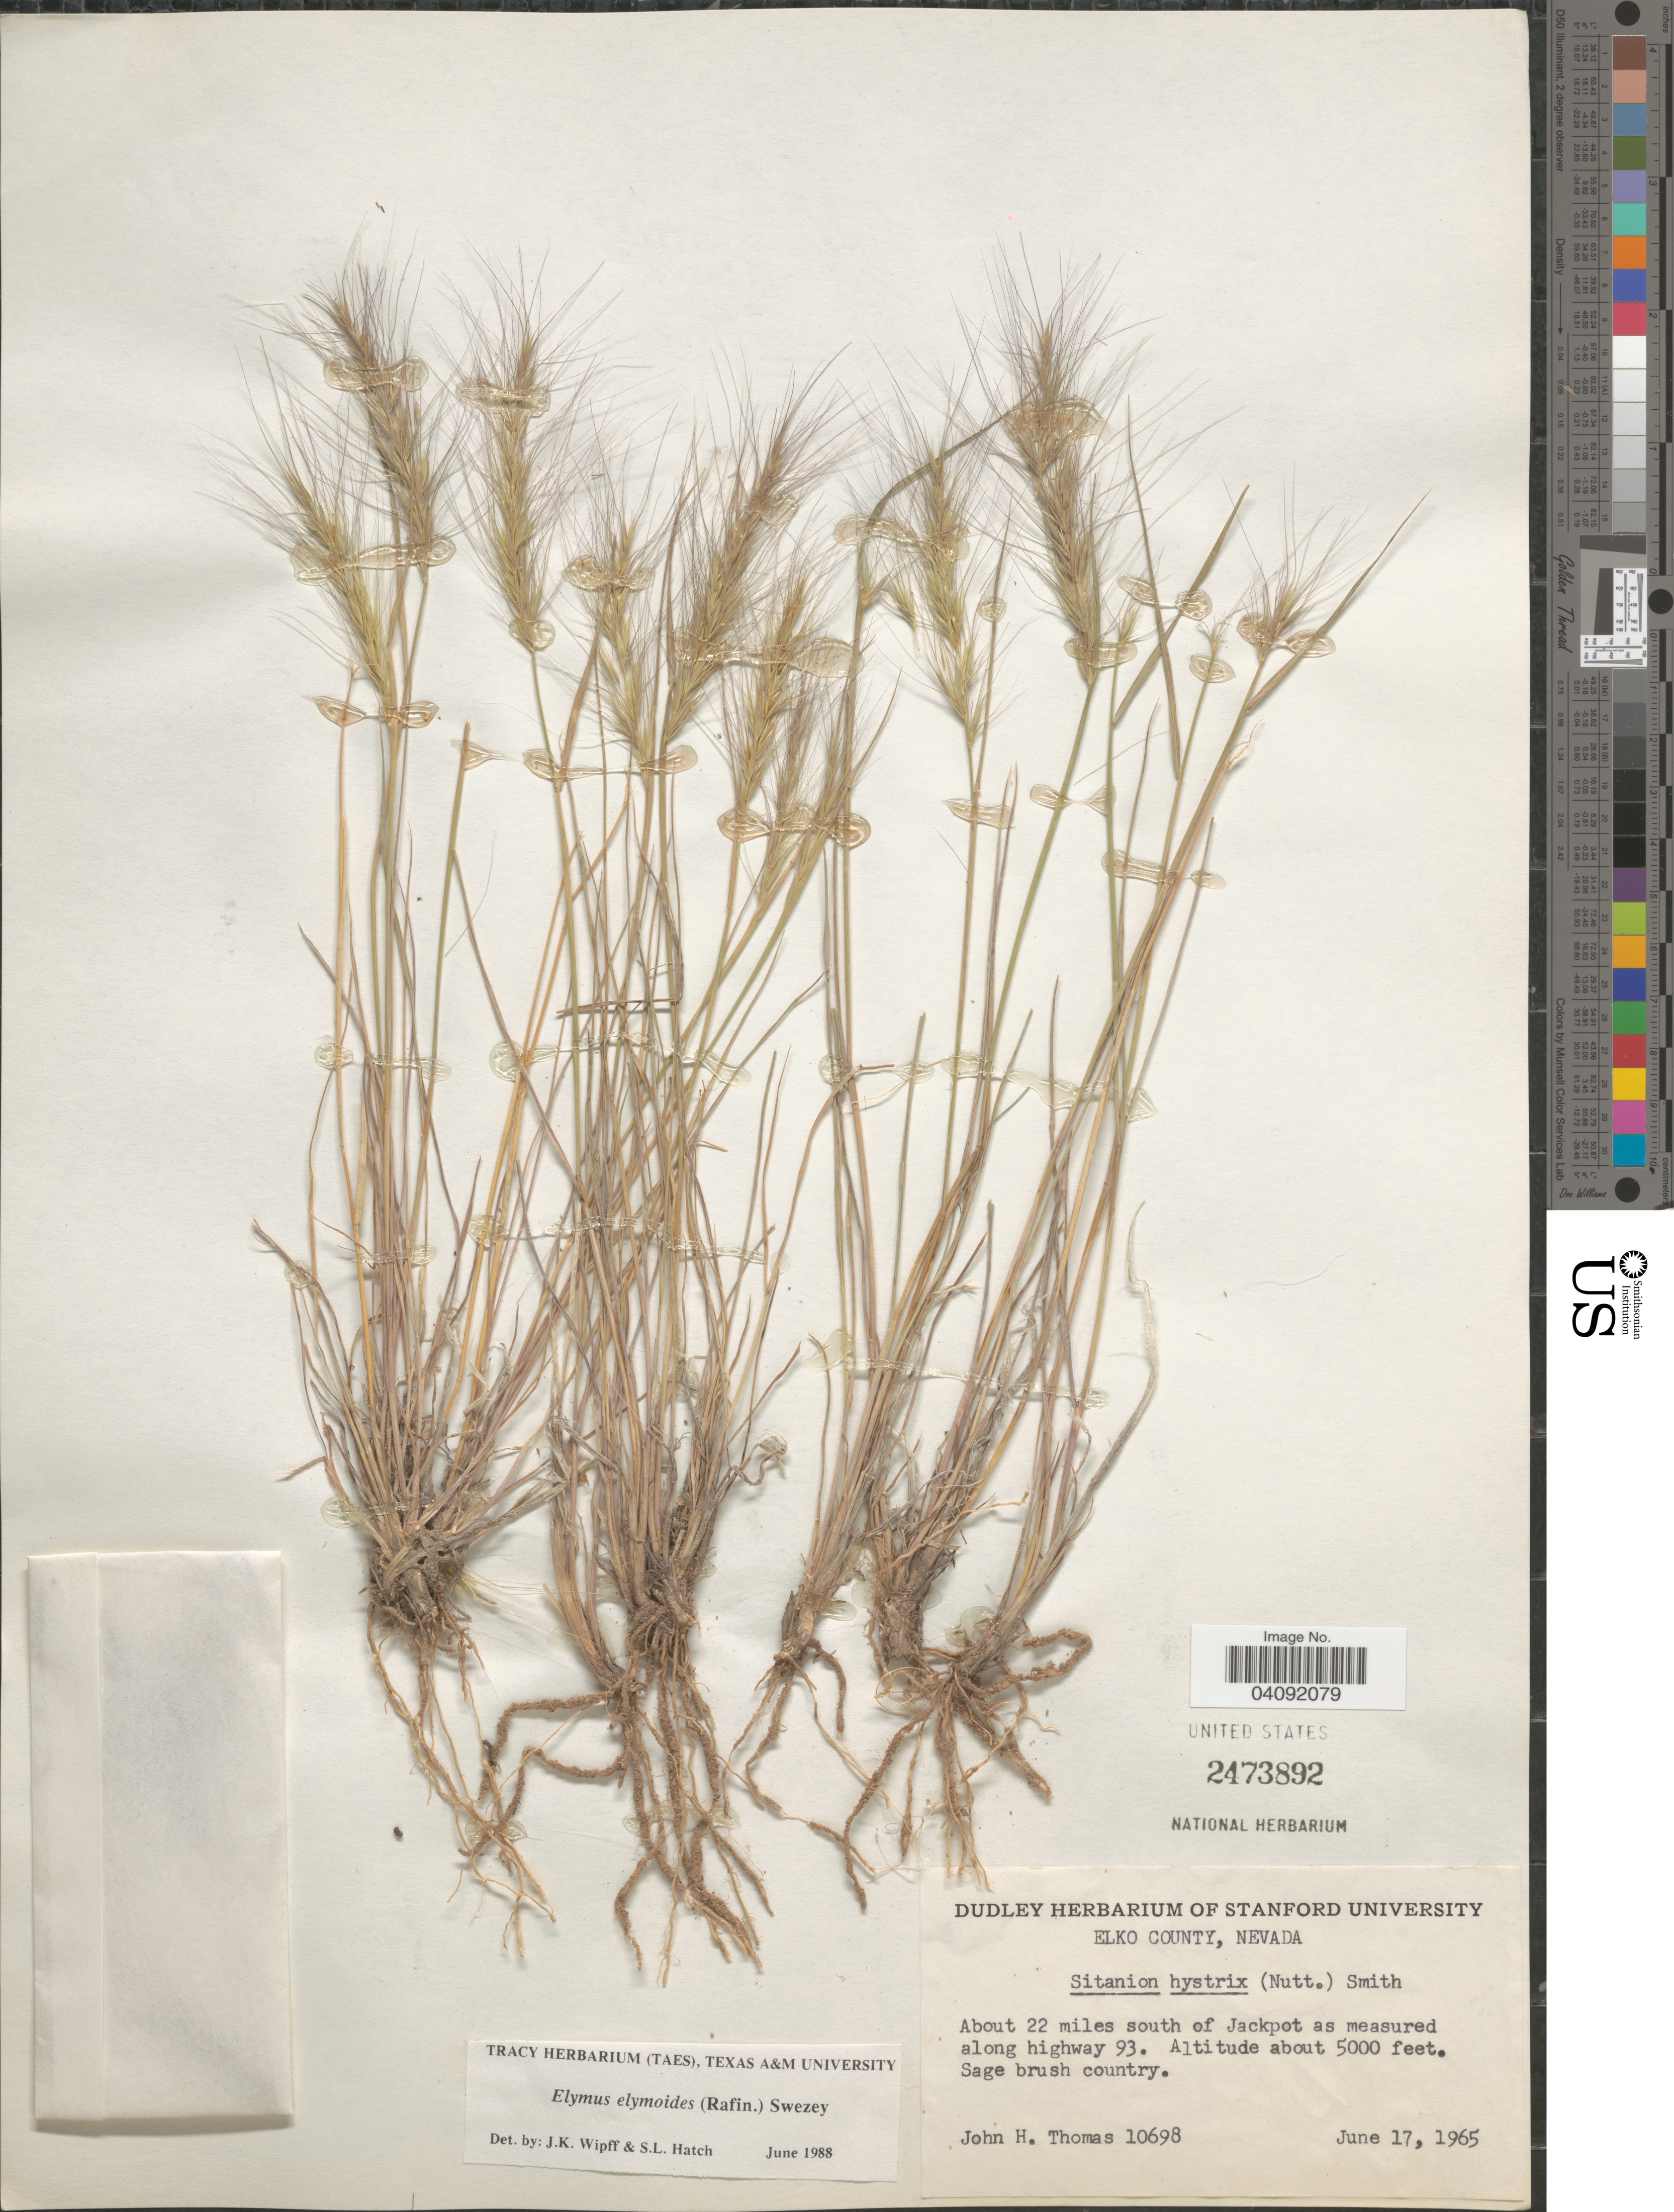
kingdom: Plantae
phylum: Tracheophyta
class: Liliopsida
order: Poales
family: Poaceae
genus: Elymus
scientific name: Elymus elymoides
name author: (Raf.) Swezey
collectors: J. H. Thomas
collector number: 10698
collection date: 1965-06-17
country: United States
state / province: Nevada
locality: Elko County. About 22 miles south of Jackpot as measured along highway 93.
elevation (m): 1524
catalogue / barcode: US 2473892